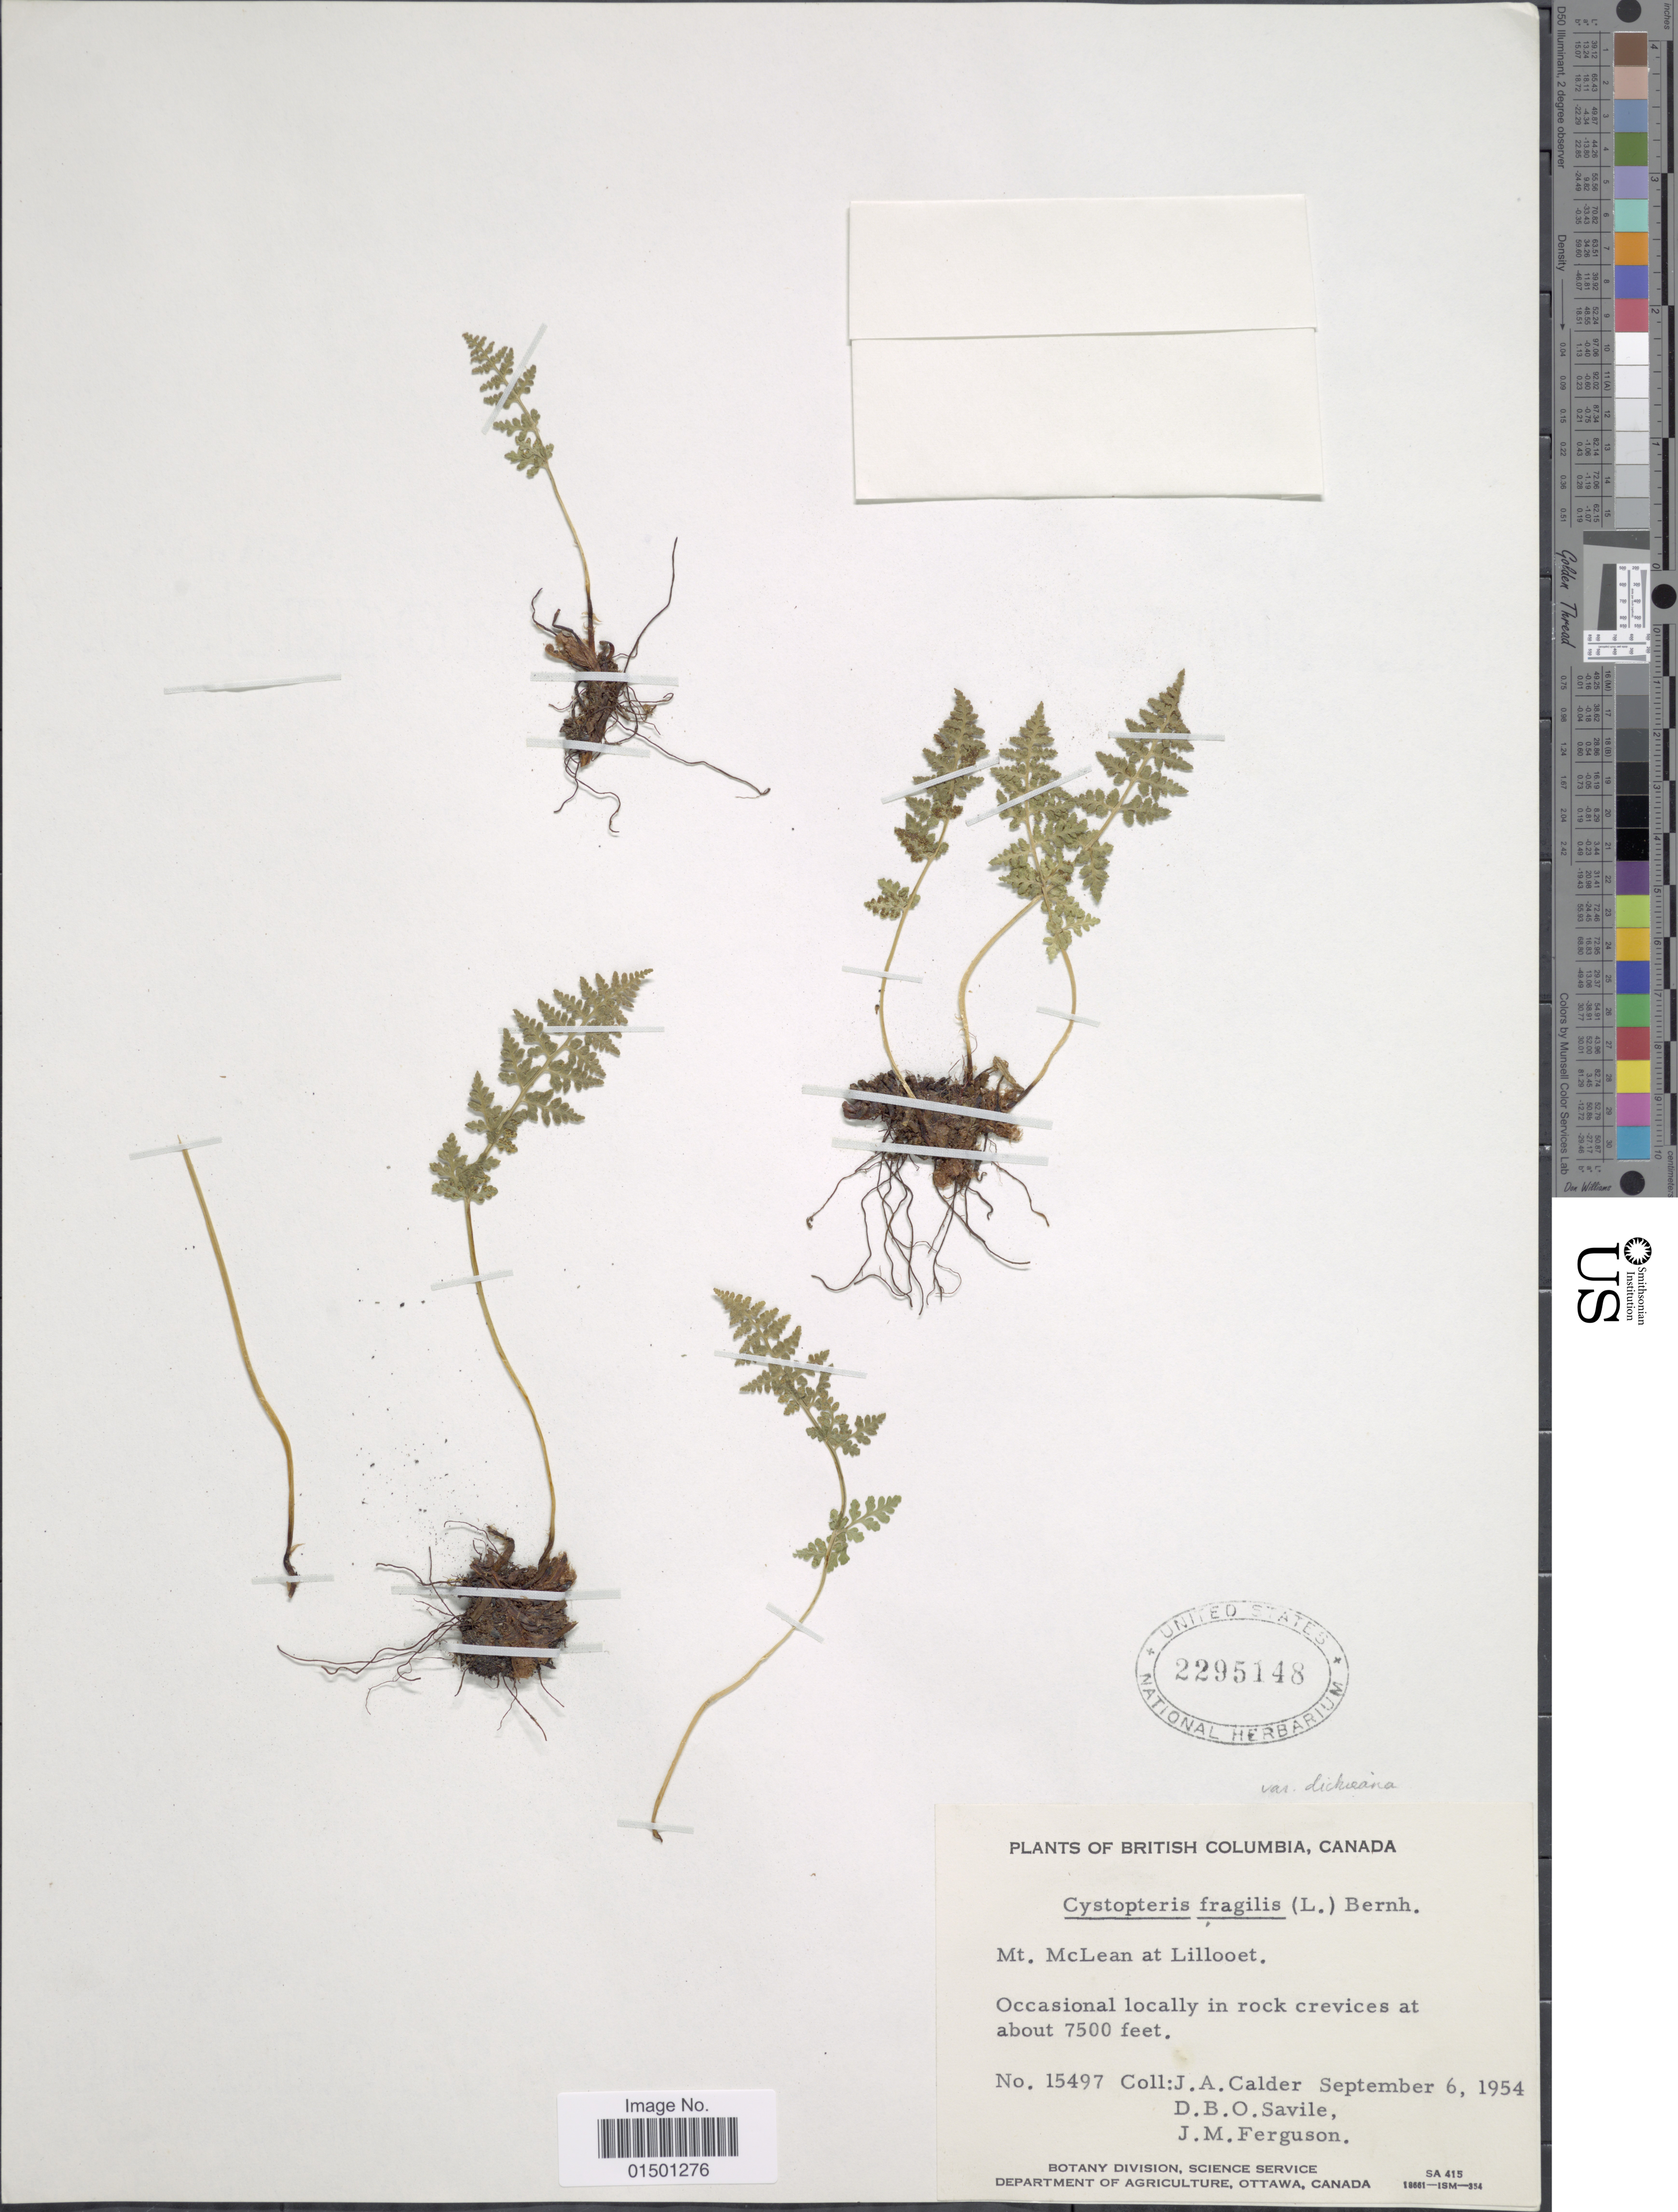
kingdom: Plantae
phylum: Tracheophyta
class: Polypodiopsida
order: Polypodiales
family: Cystopteridaceae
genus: Cystopteris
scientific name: Cystopteris fragilis var. dickieana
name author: B. Boivin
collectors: J. A. Calder, D. Savile & J. M. Ferguson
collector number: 15497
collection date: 1954-09-06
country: Canada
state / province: British Columbia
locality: Mt. McLean at Lillooet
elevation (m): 2286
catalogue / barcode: US 2295148